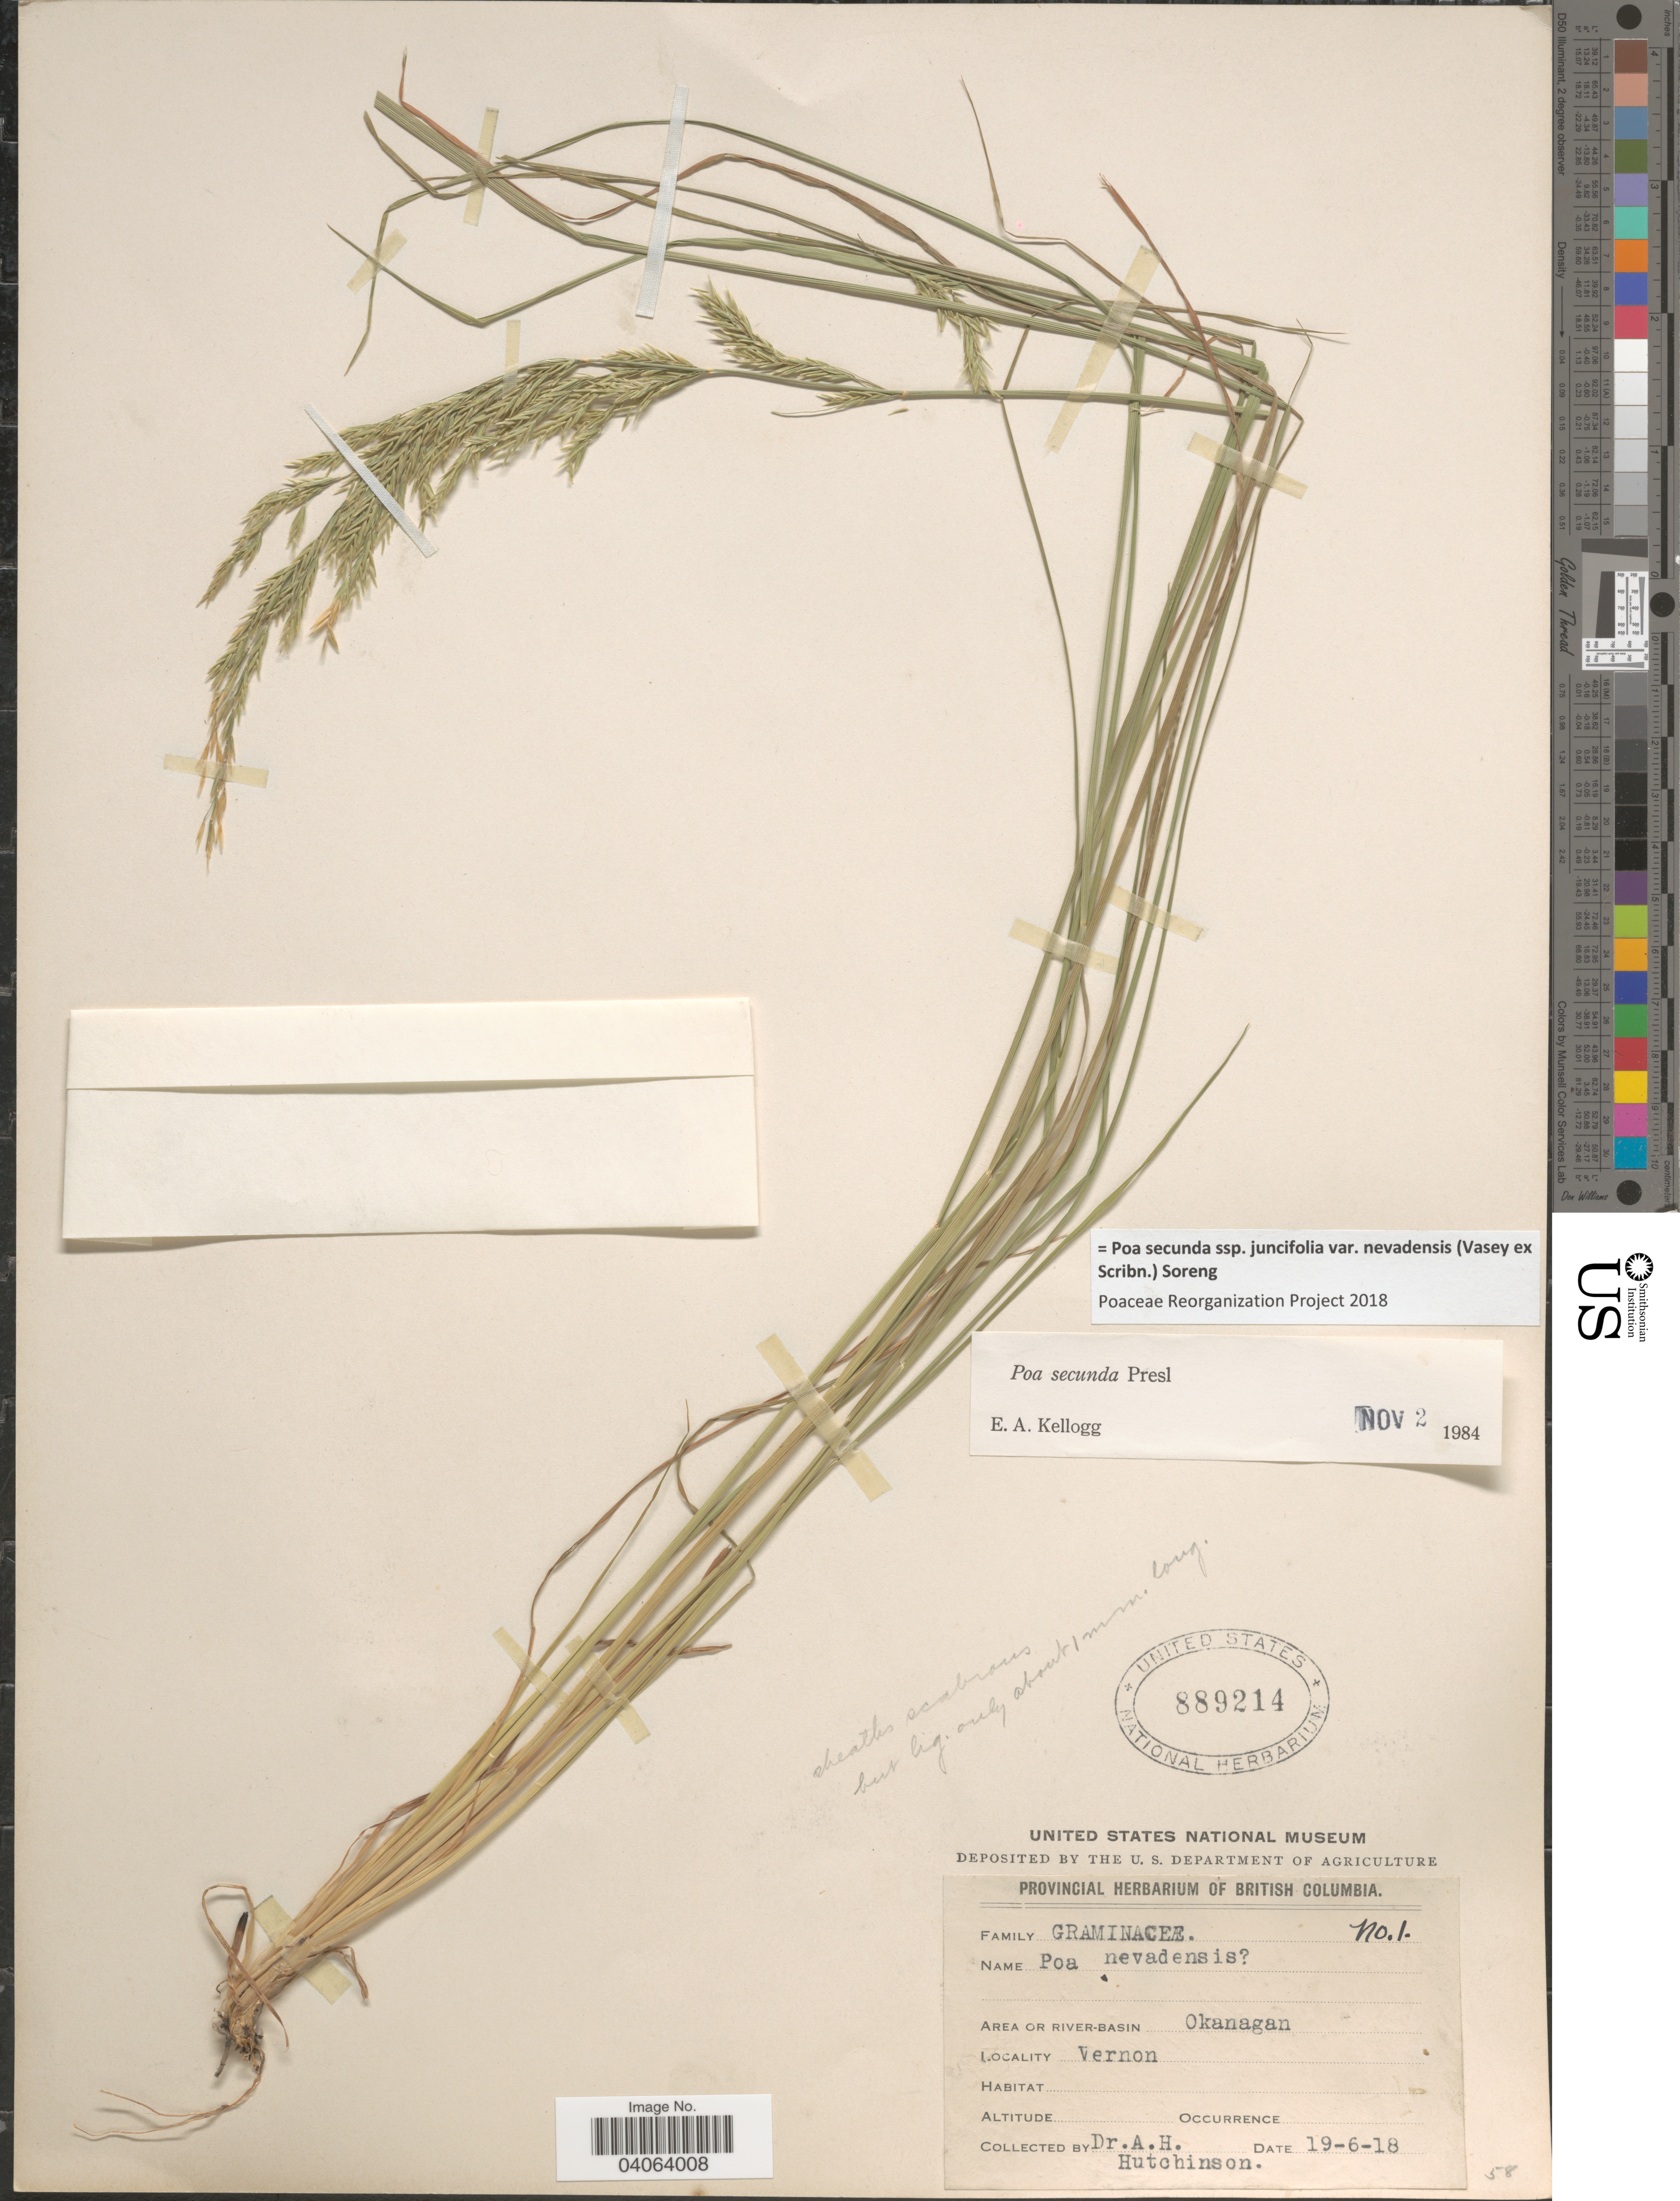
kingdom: Plantae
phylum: Tracheophyta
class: Liliopsida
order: Poales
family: Poaceae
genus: Poa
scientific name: Poa secunda subsp. juncifolia var. nevadensis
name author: (Vasey ex Scribn.) Soreng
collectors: A. Hutchinson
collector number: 1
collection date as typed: Transcribed d/m/y: 19/6/18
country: Canada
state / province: British Columbia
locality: Okanagan. Vernon.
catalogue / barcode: US 889214